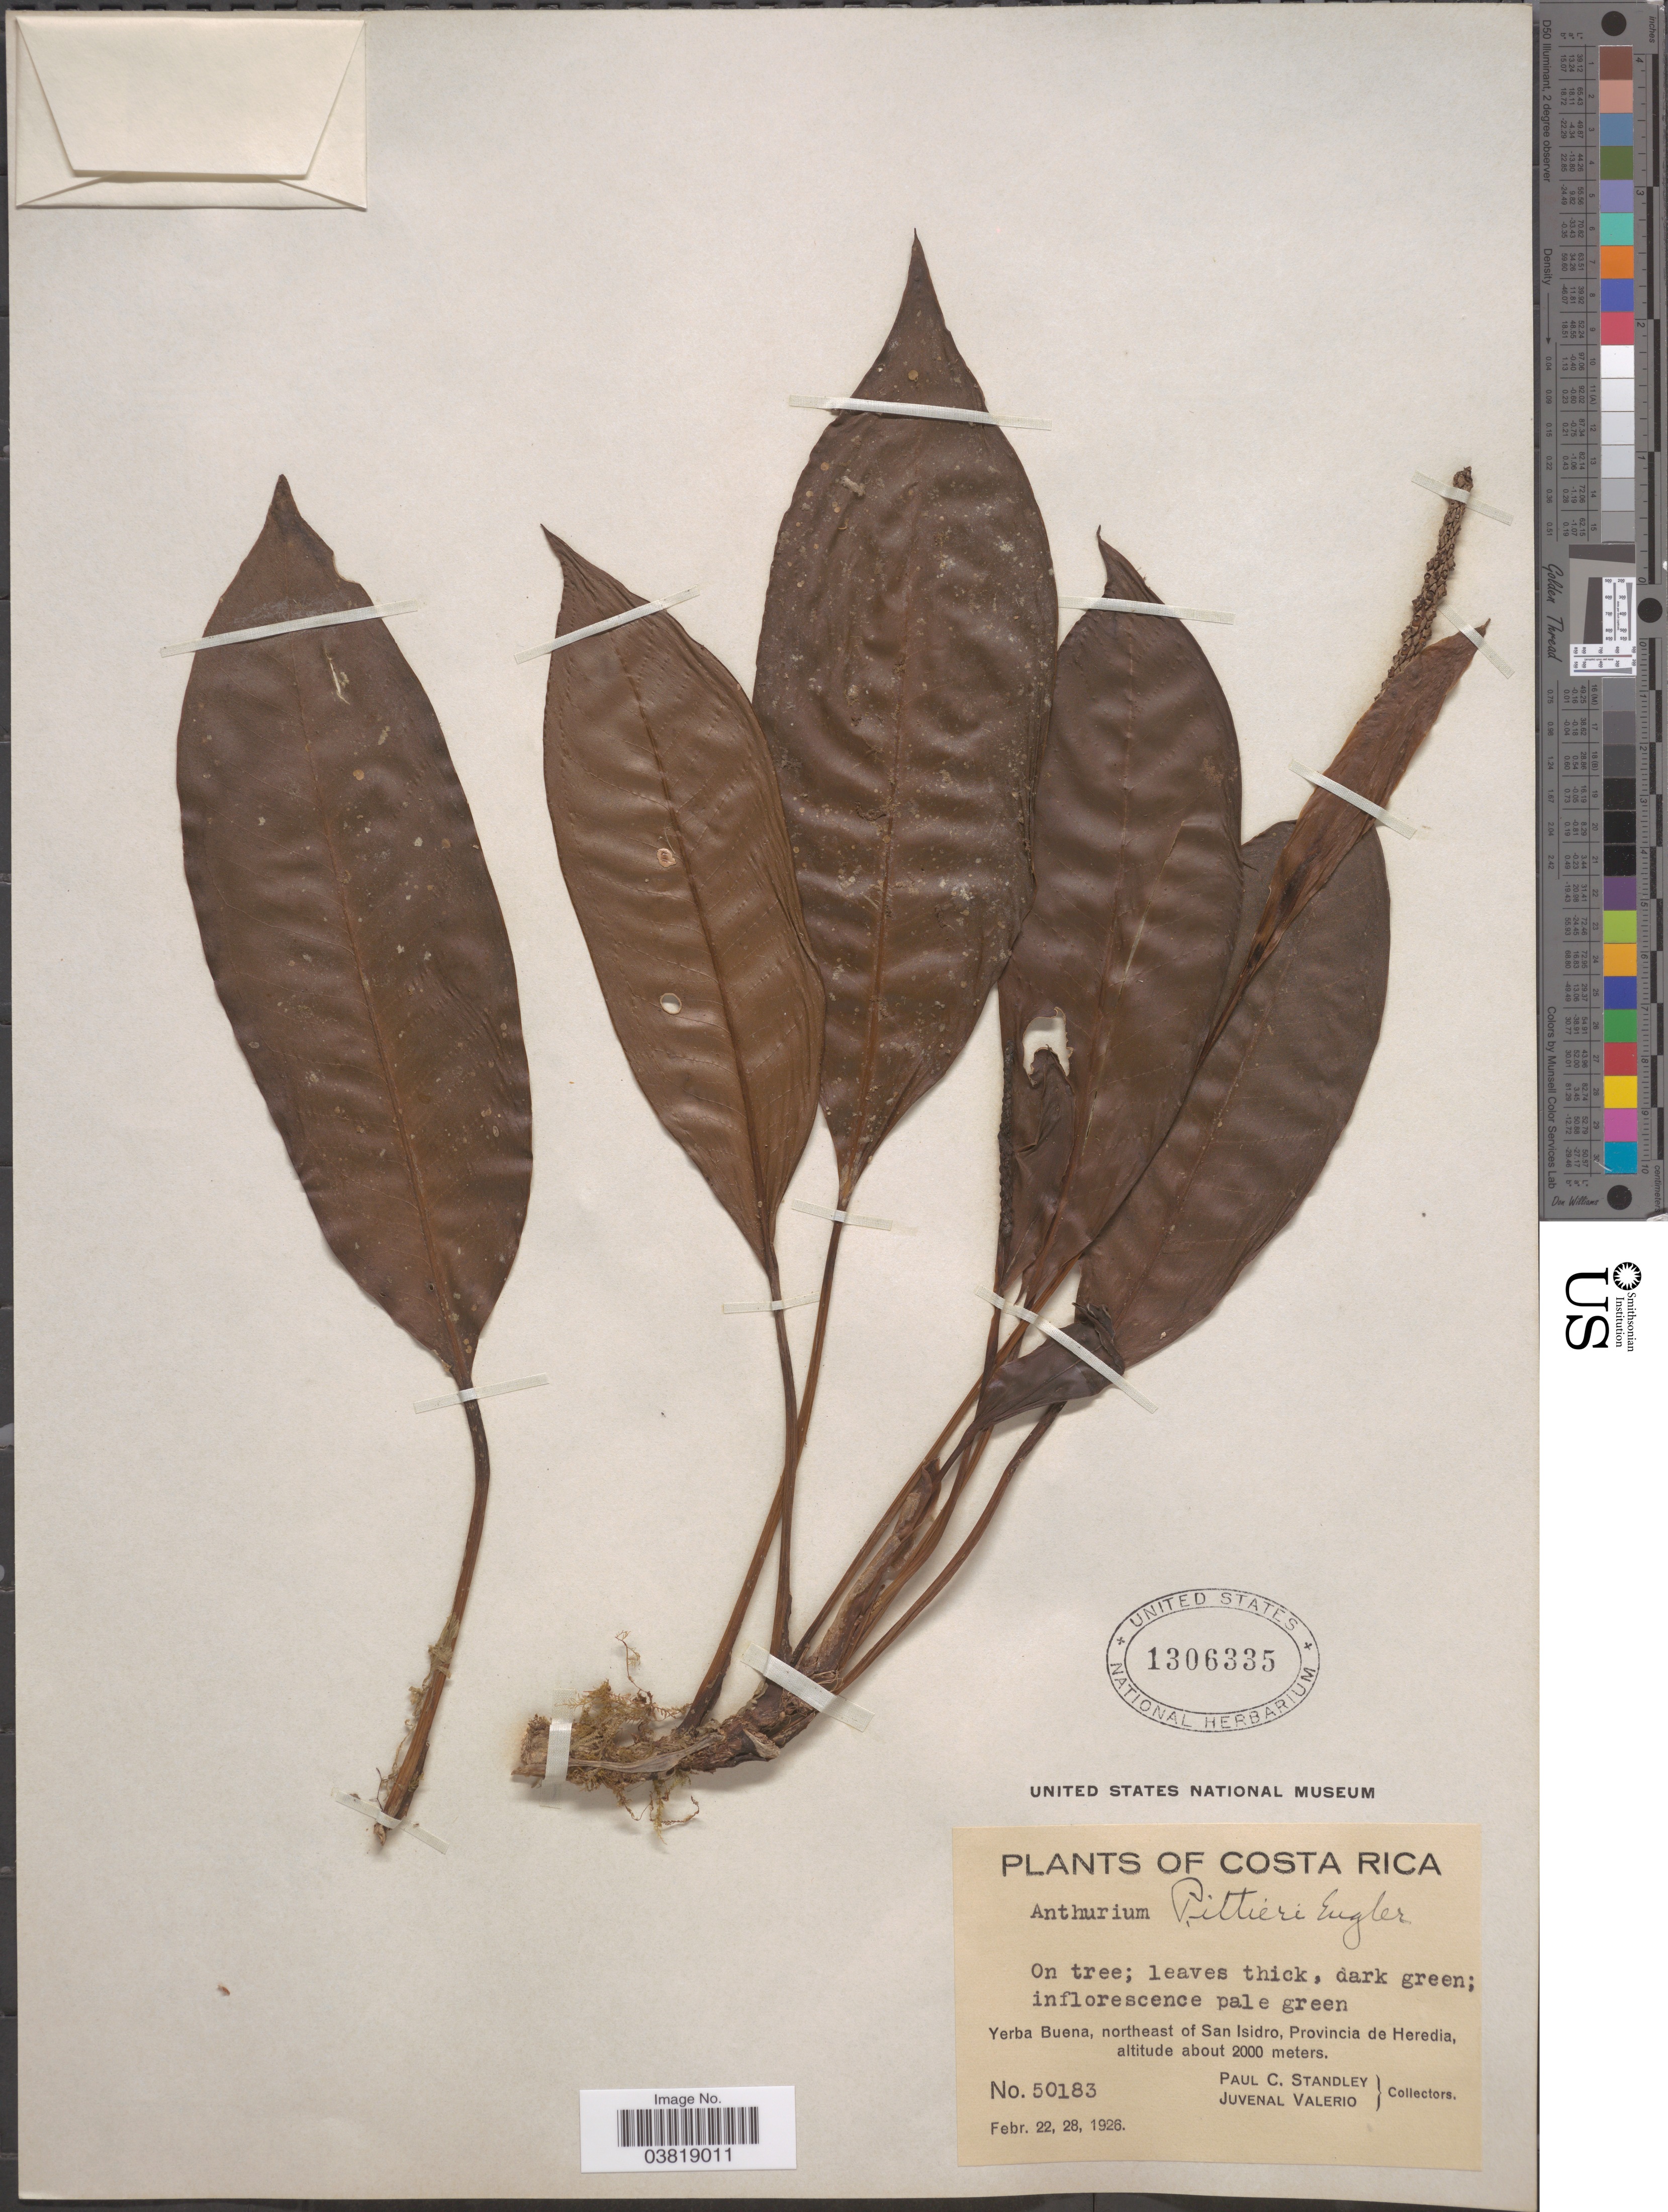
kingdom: Plantae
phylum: Tracheophyta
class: Liliopsida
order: Alismatales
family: Araceae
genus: Anthurium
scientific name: Anthurium pittieri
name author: Engl.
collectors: P. C. Standley & J. Valerio R.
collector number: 50183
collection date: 1926-02-22/1926-02-28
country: Costa Rica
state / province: Heredia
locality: Yerba Buena, northeast of San Isidro.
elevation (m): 2000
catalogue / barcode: US 1306335